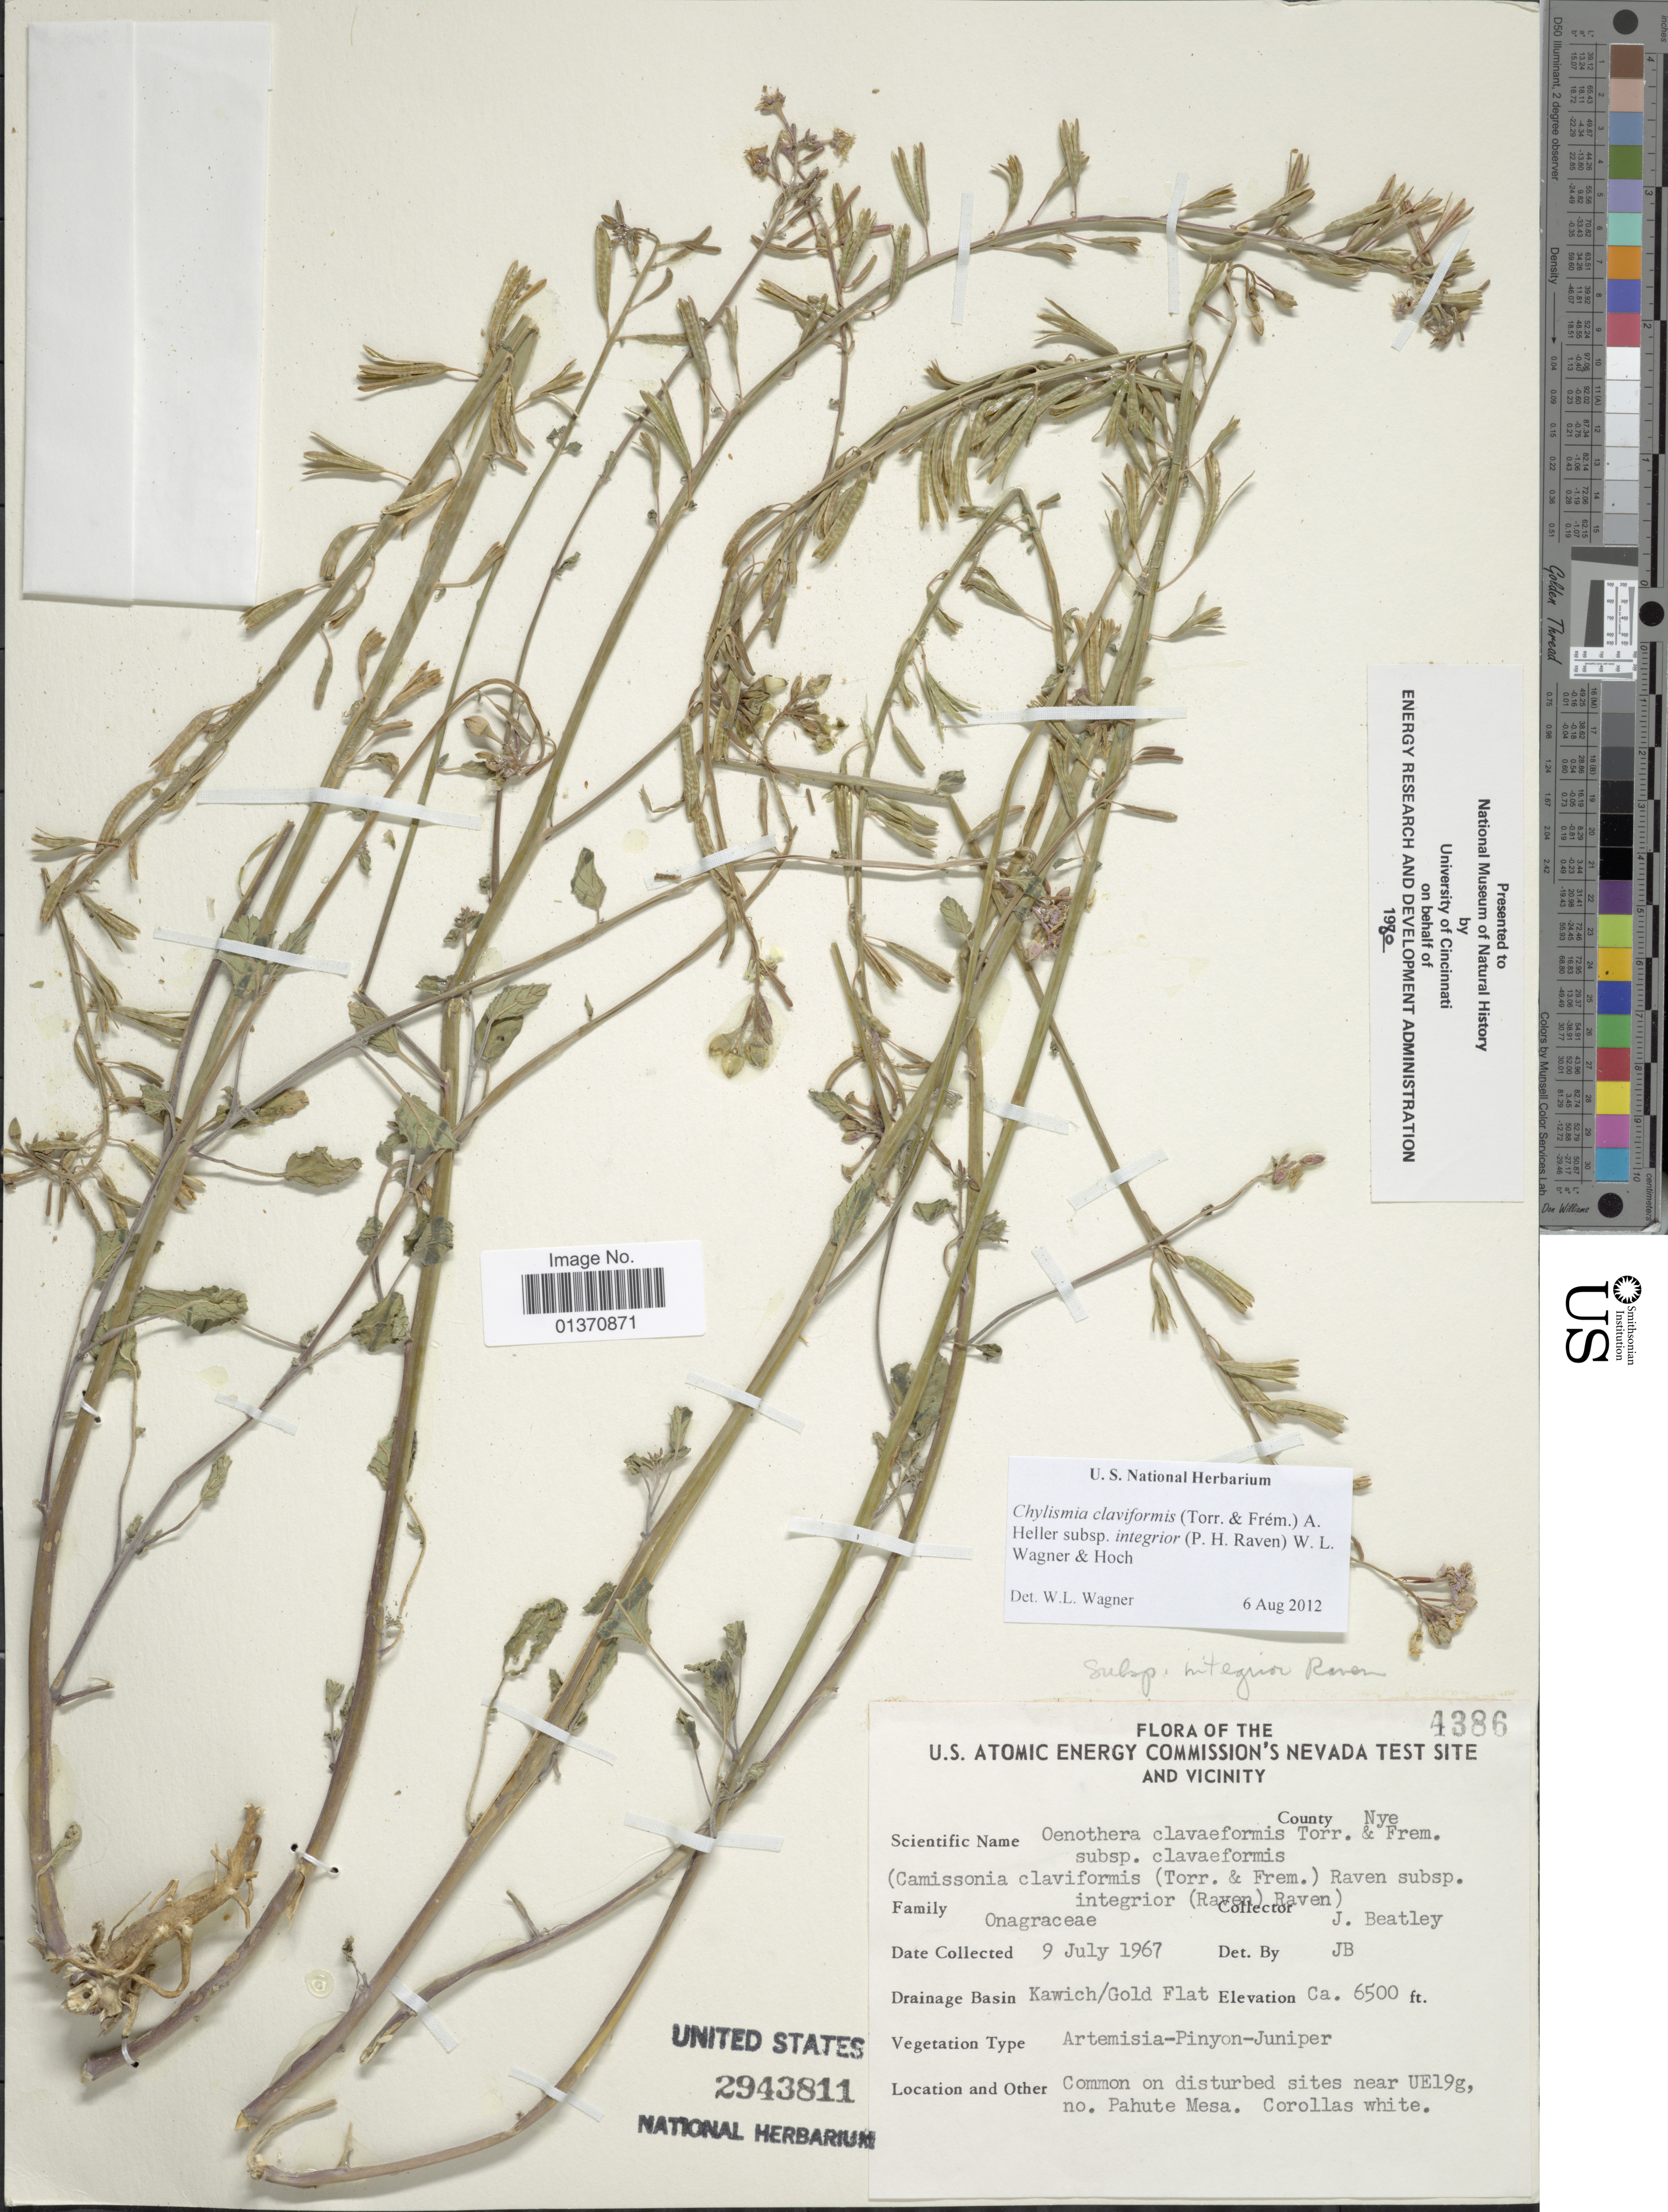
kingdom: Plantae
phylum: Tracheophyta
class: Magnoliopsida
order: Myrtales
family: Onagraceae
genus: Chylismia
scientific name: Chylismia claviformis subsp. integrior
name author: (P.H. Raven) W.L. Wagner & Hoch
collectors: J. C. Beatley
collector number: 4386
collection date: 1967-07-09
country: United States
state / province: Nevada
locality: U. S. Atomic Energy Commission's Nevada Test Site and Vicinity, Kawich/ Gold Flat, sites near UE19g, no. Pahute Mesa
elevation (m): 1981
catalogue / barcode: US 2943811